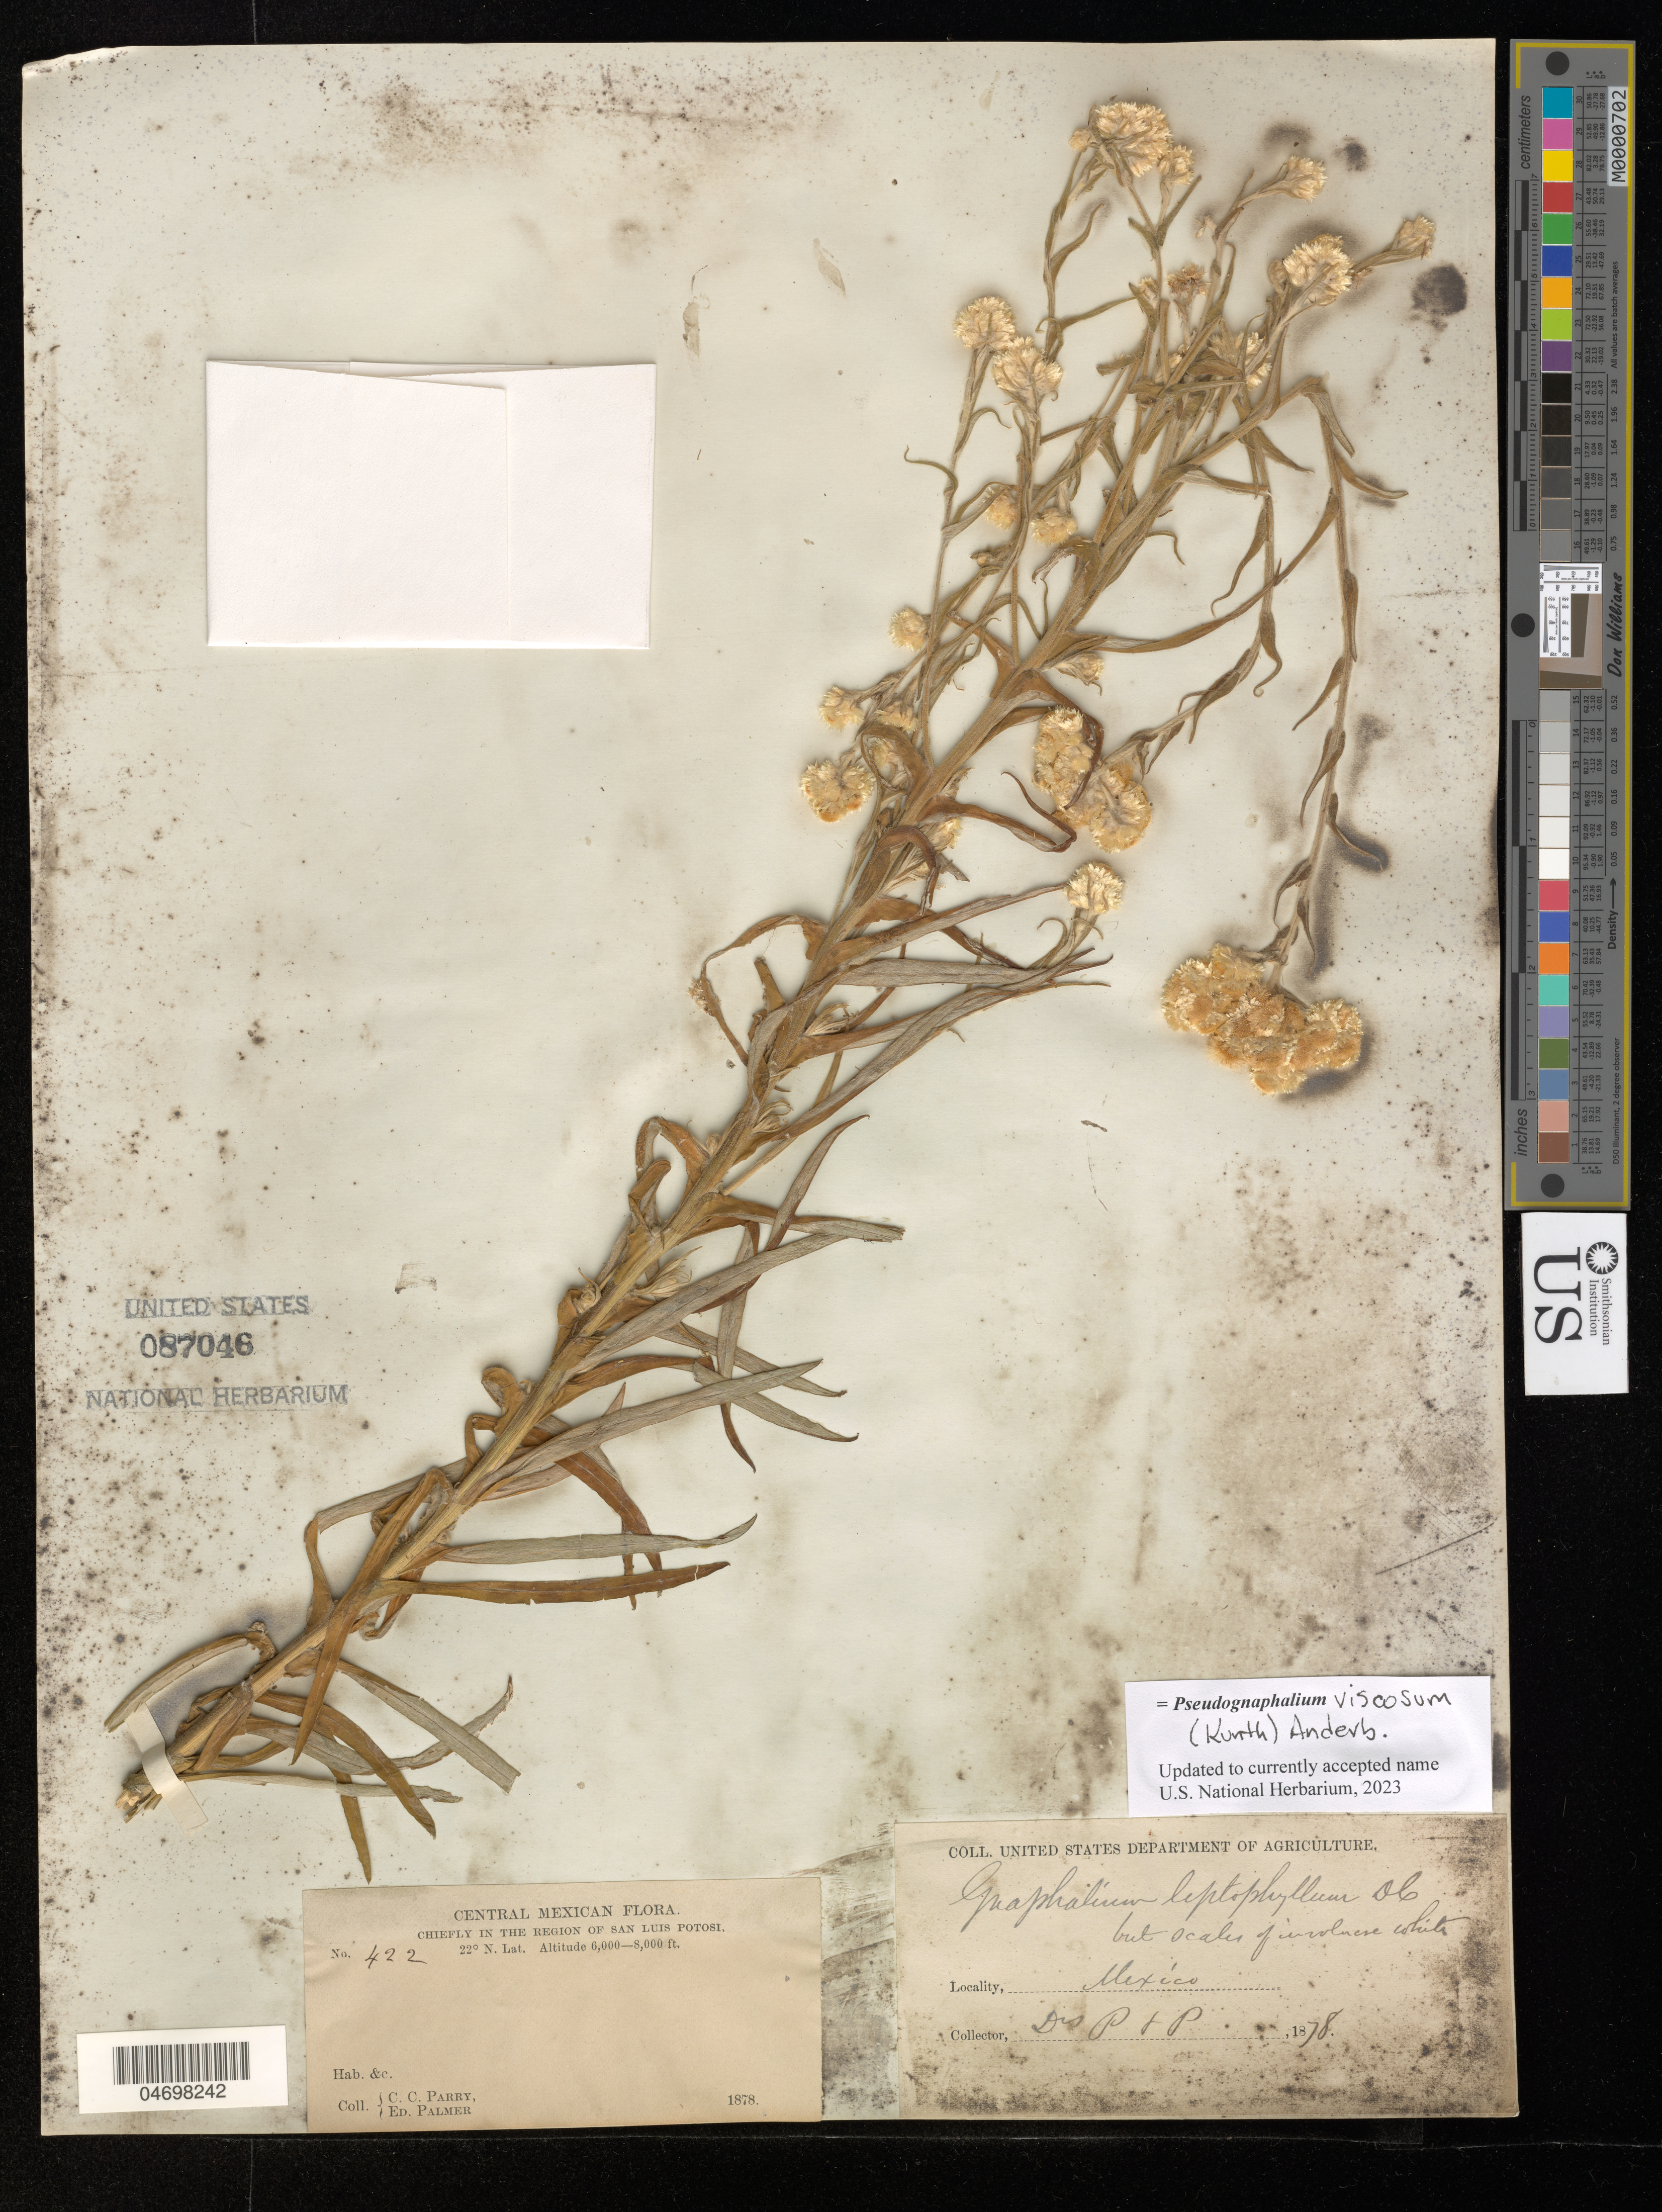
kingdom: Plantae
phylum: Tracheophyta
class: Magnoliopsida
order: Asterales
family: Asteraceae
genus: Pseudognaphalium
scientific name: Pseudognaphalium viscosum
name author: (Kunth) Anderb.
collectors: C. C. Parry & E. Palmer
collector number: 422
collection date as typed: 1878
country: Mexico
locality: Central Mexico (lat/long recorded as: lat=22:0:0:N long=:::W)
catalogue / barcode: US 87046